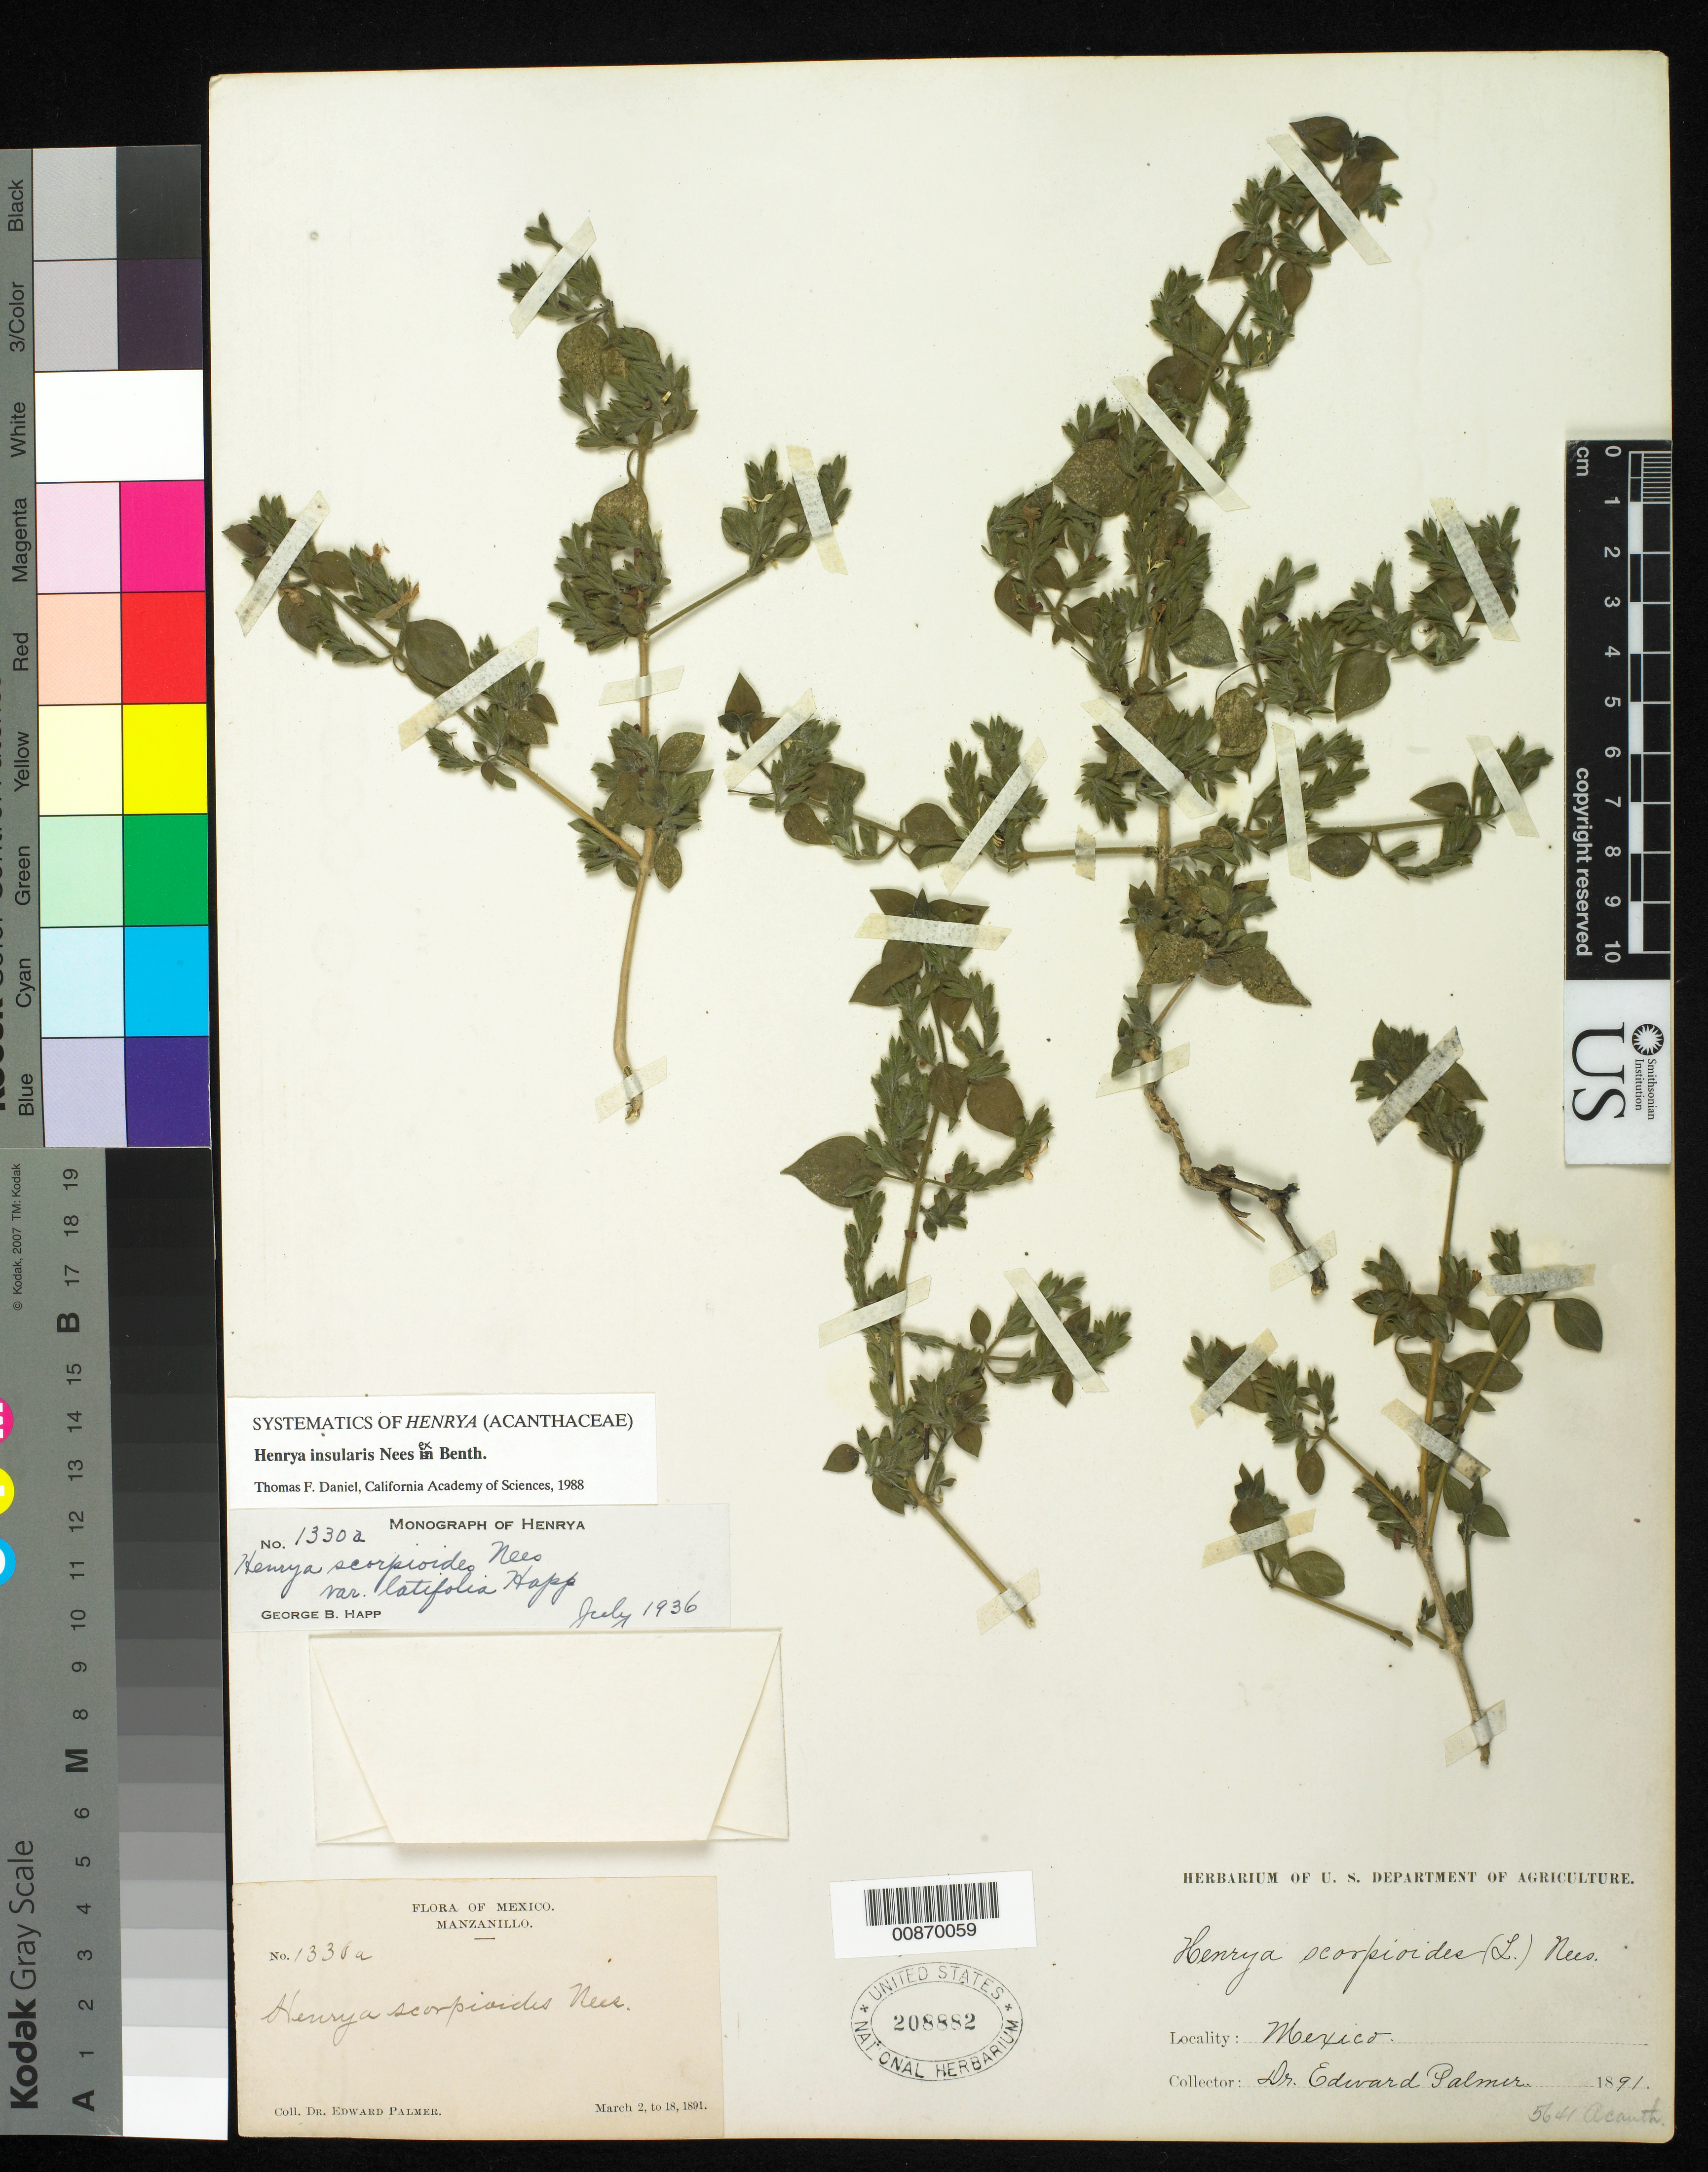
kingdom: Plantae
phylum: Tracheophyta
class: Magnoliopsida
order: Lamiales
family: Acanthaceae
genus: Henrya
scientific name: Henrya insularis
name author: Nees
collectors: E. Palmer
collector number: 1330 a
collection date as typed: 02 Mar 1891 to 18 Mar 1891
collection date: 1891-03-02/1891-03-18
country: Mexico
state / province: Colima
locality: Manzanillo, Colima.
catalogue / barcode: US 208882